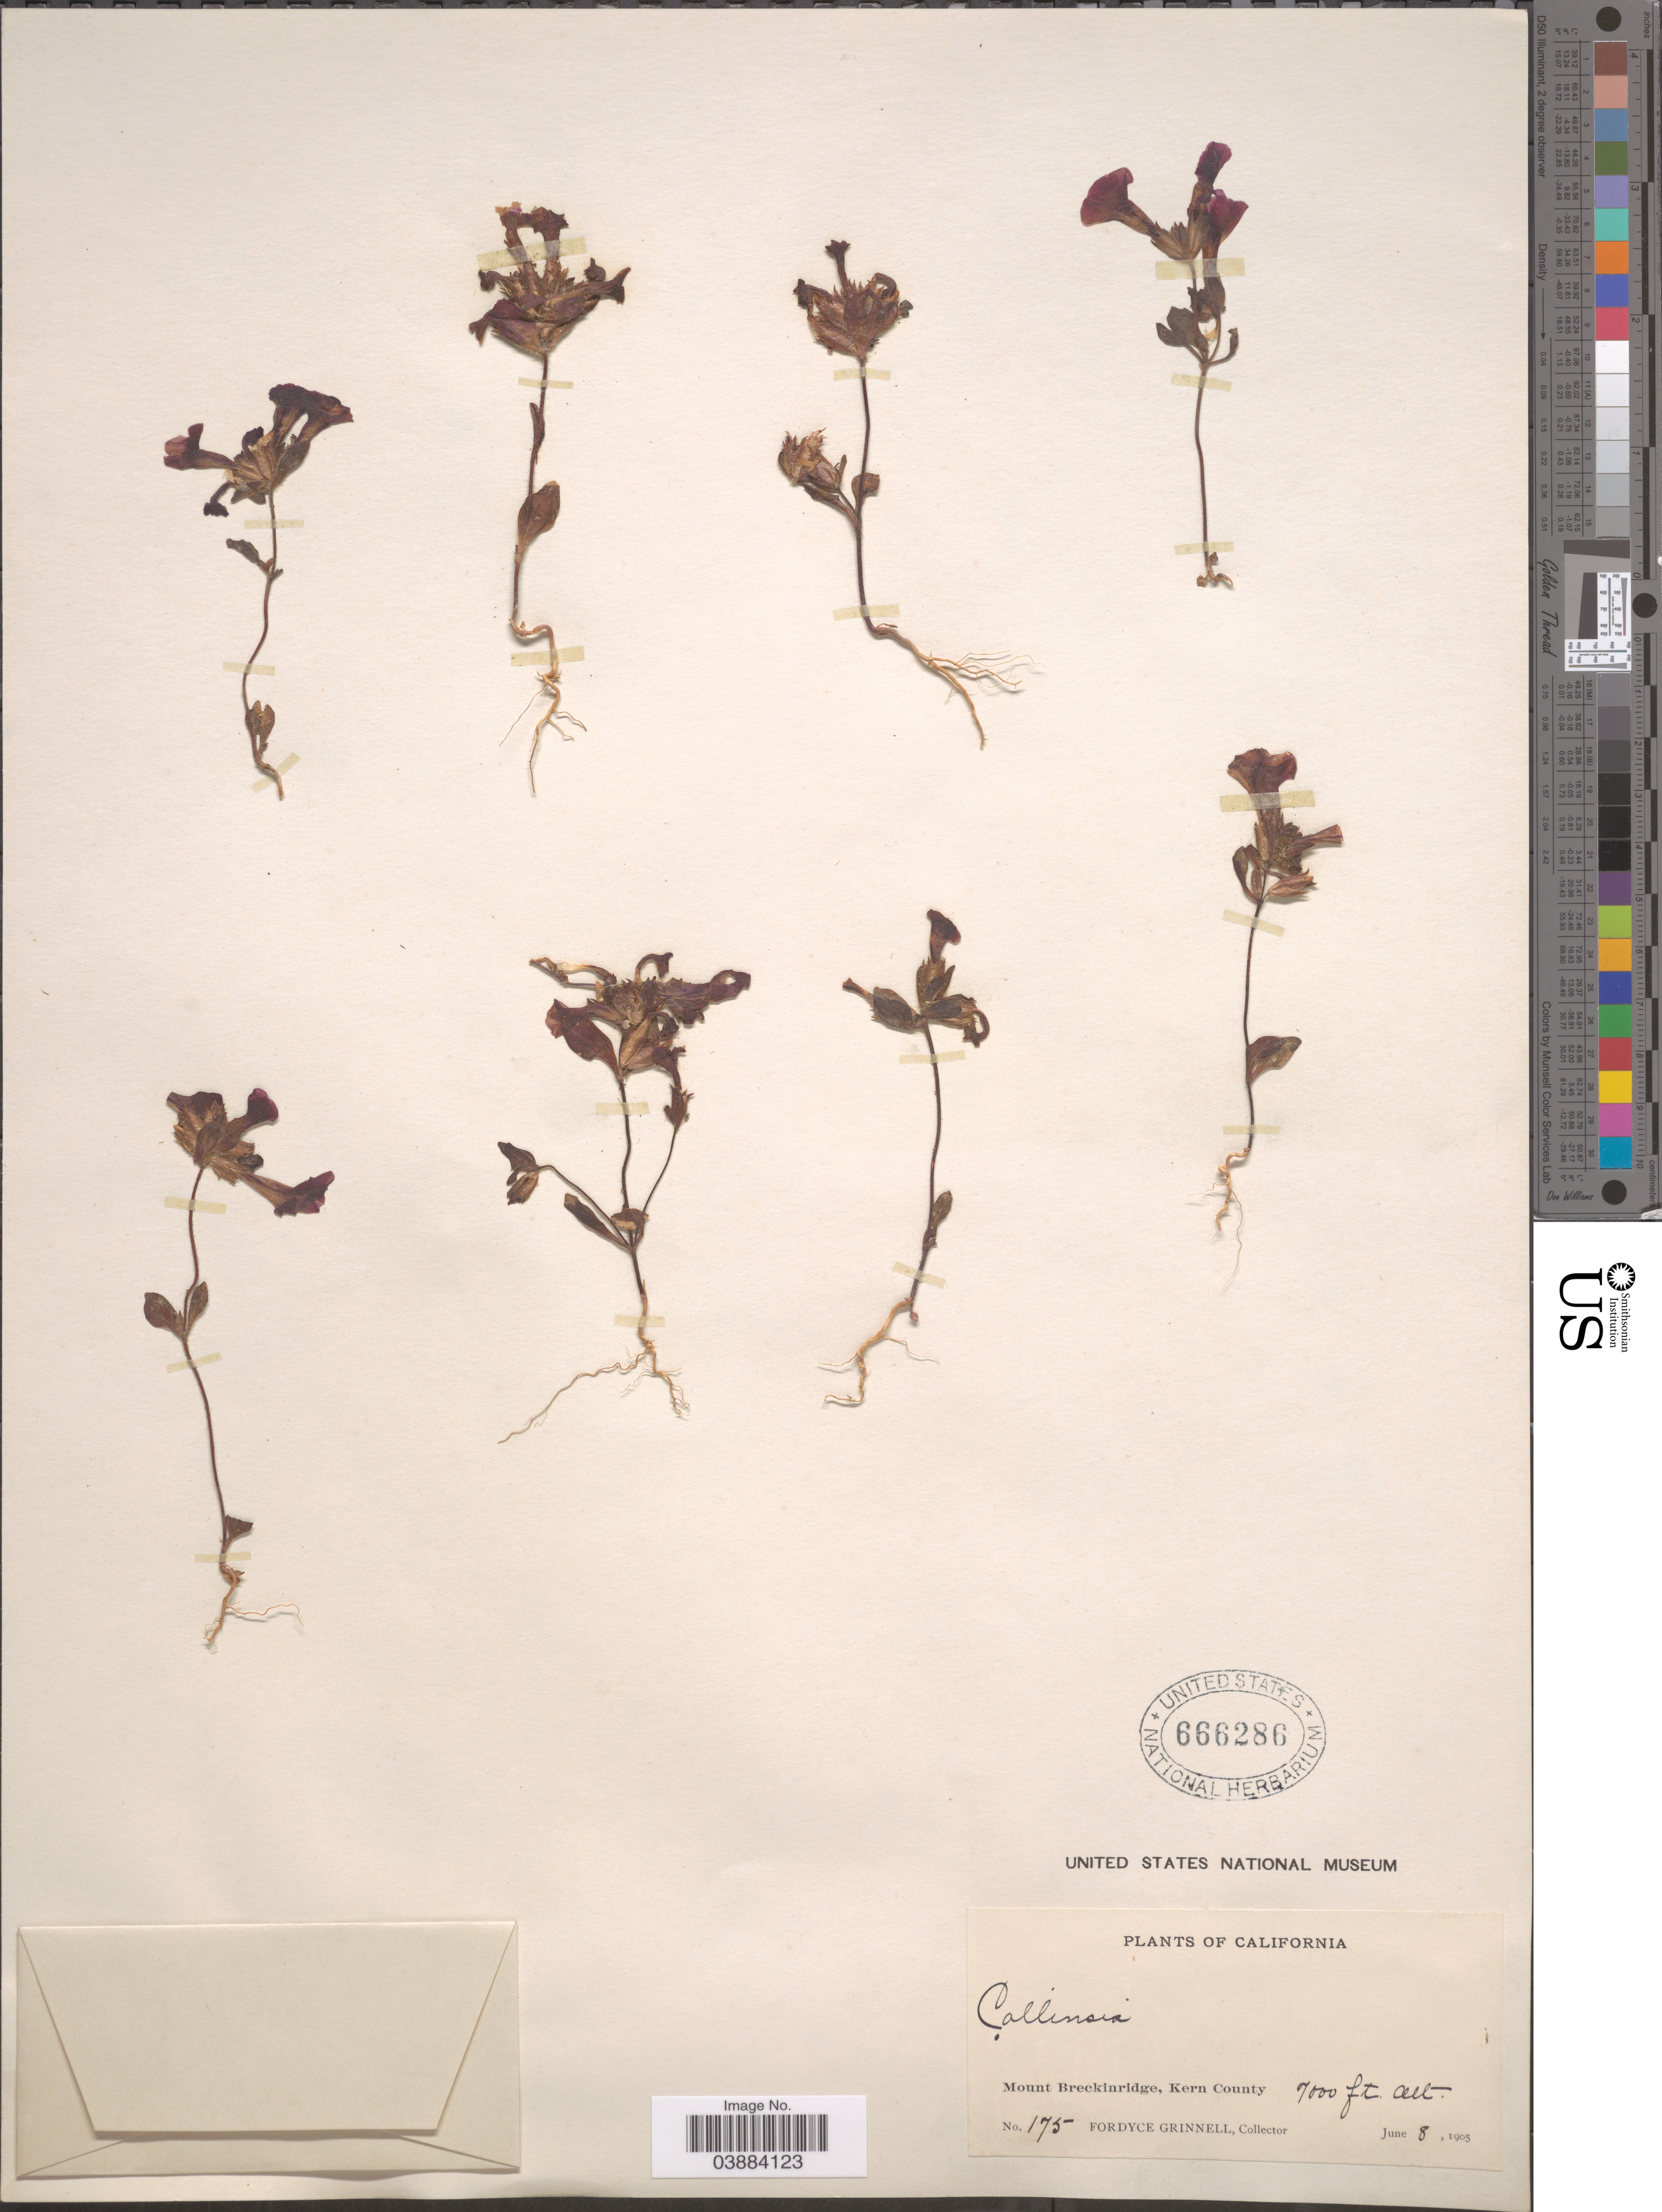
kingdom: Plantae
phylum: Tracheophyta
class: Magnoliopsida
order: Lamiales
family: Phrymaceae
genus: Eunanus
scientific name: Eunanus sp.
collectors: F. Grinnell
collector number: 175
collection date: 1905-06-08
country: United States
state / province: California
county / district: Kern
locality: Mount Breckinridge, Kern County.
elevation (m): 213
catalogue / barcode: US 666286